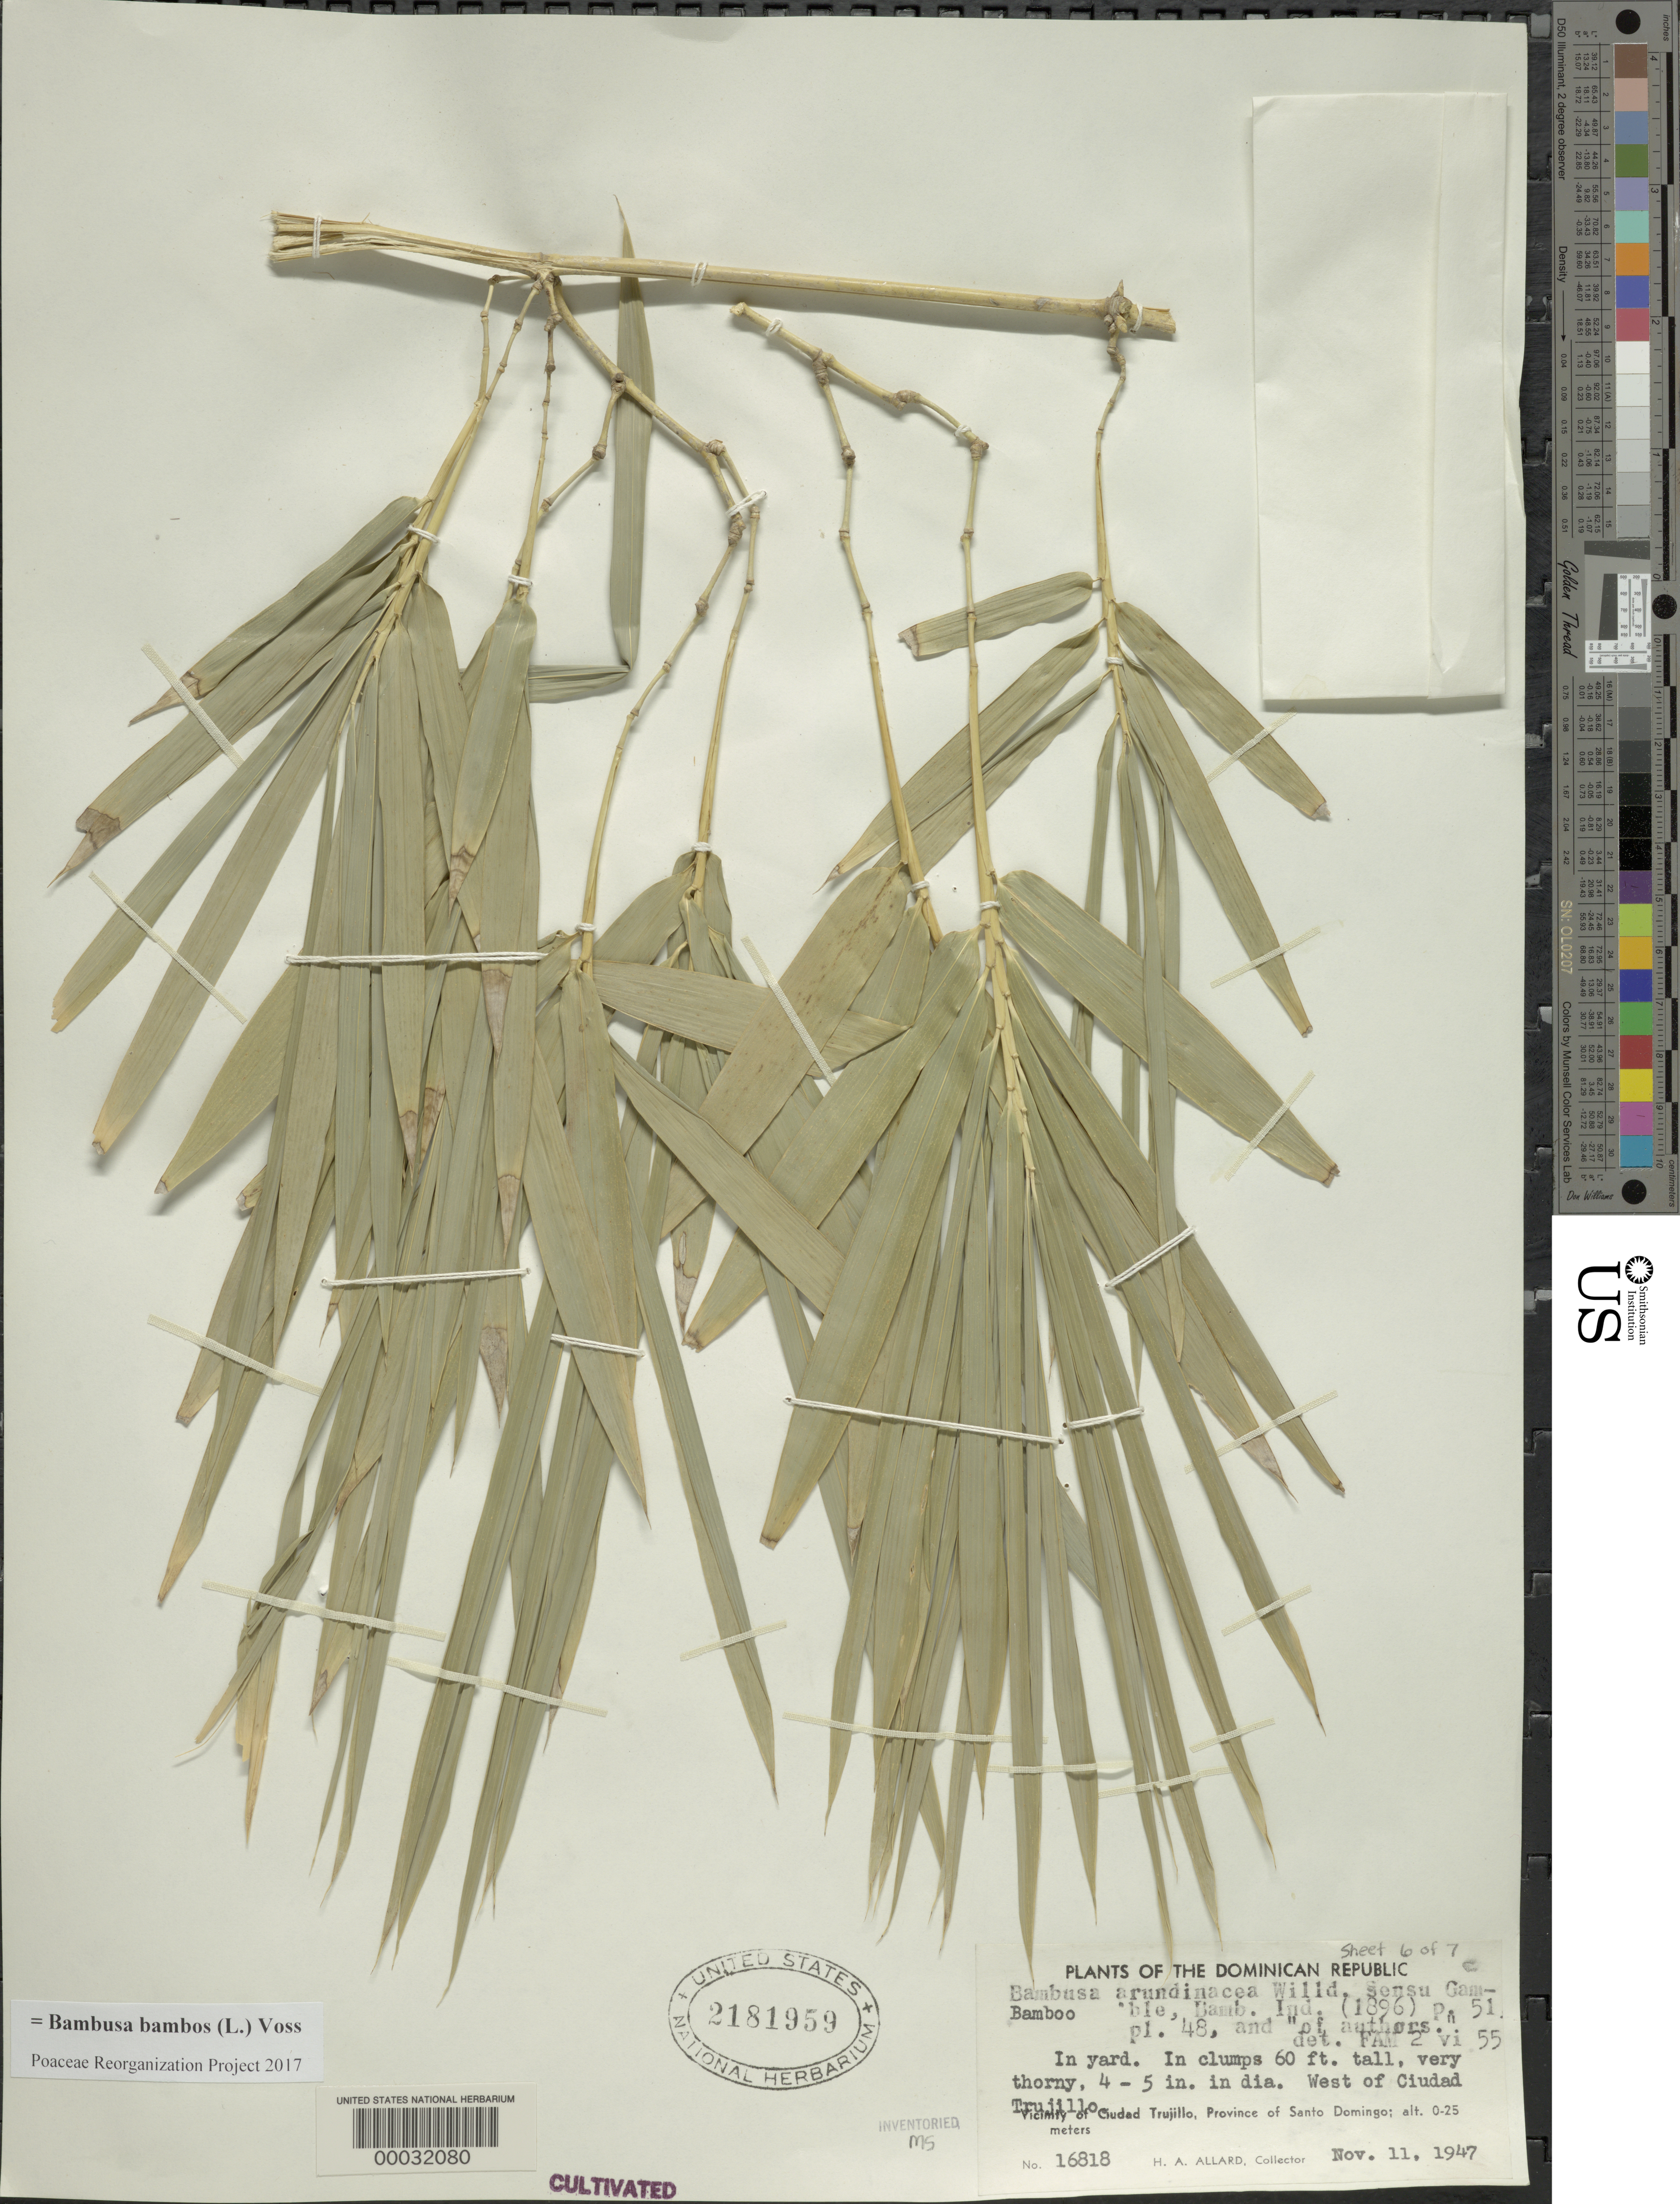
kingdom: Plantae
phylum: Tracheophyta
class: Liliopsida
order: Poales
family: Poaceae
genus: Bambusa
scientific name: Bambusa bambos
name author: (L.) Voss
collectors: H. A. Allard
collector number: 16818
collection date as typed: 11 Nov 1947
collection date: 1947-11-11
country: Dominican Republic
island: Hispaniola Island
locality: Ciudad trujillo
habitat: in yard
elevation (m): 25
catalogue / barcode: US 2181959